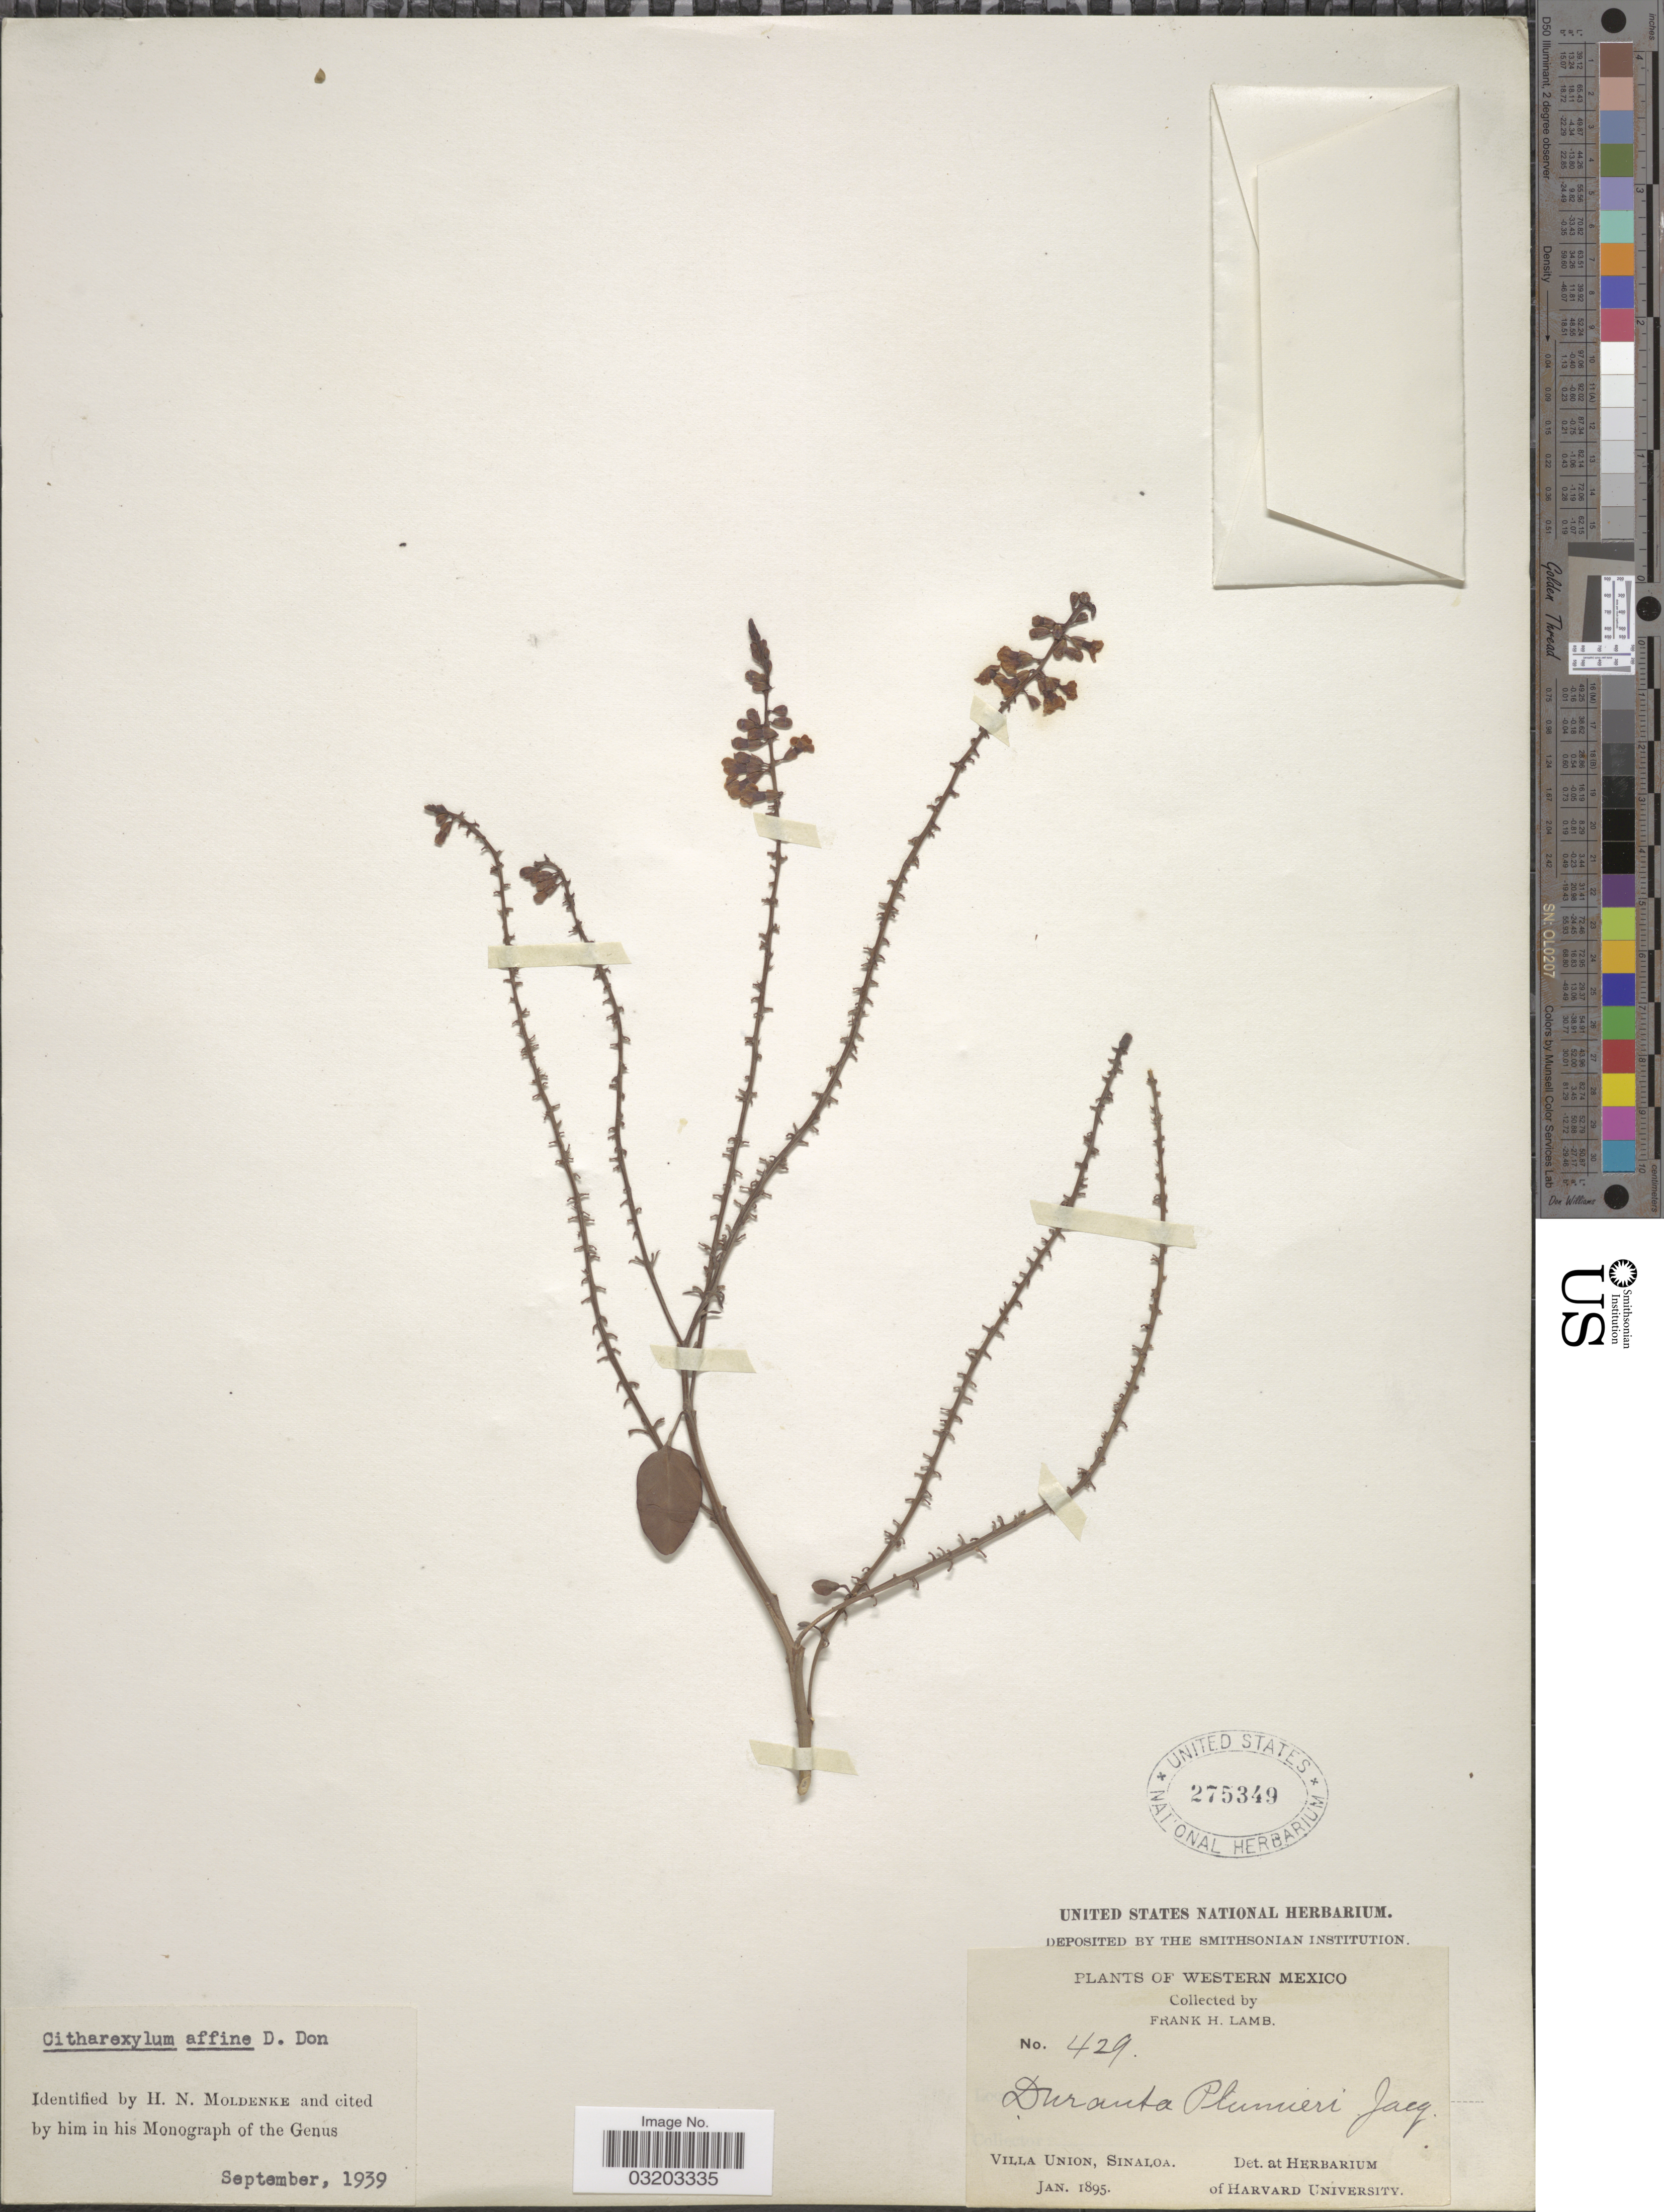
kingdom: Plantae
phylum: Tracheophyta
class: Magnoliopsida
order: Lamiales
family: Verbenaceae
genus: Citharexylum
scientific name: Citharexylum affine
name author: D. Don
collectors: F. H. Lamb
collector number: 429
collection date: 1895-01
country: Mexico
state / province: Sinaloa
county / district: Mazatlán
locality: Villa Unión.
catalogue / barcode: US 275349